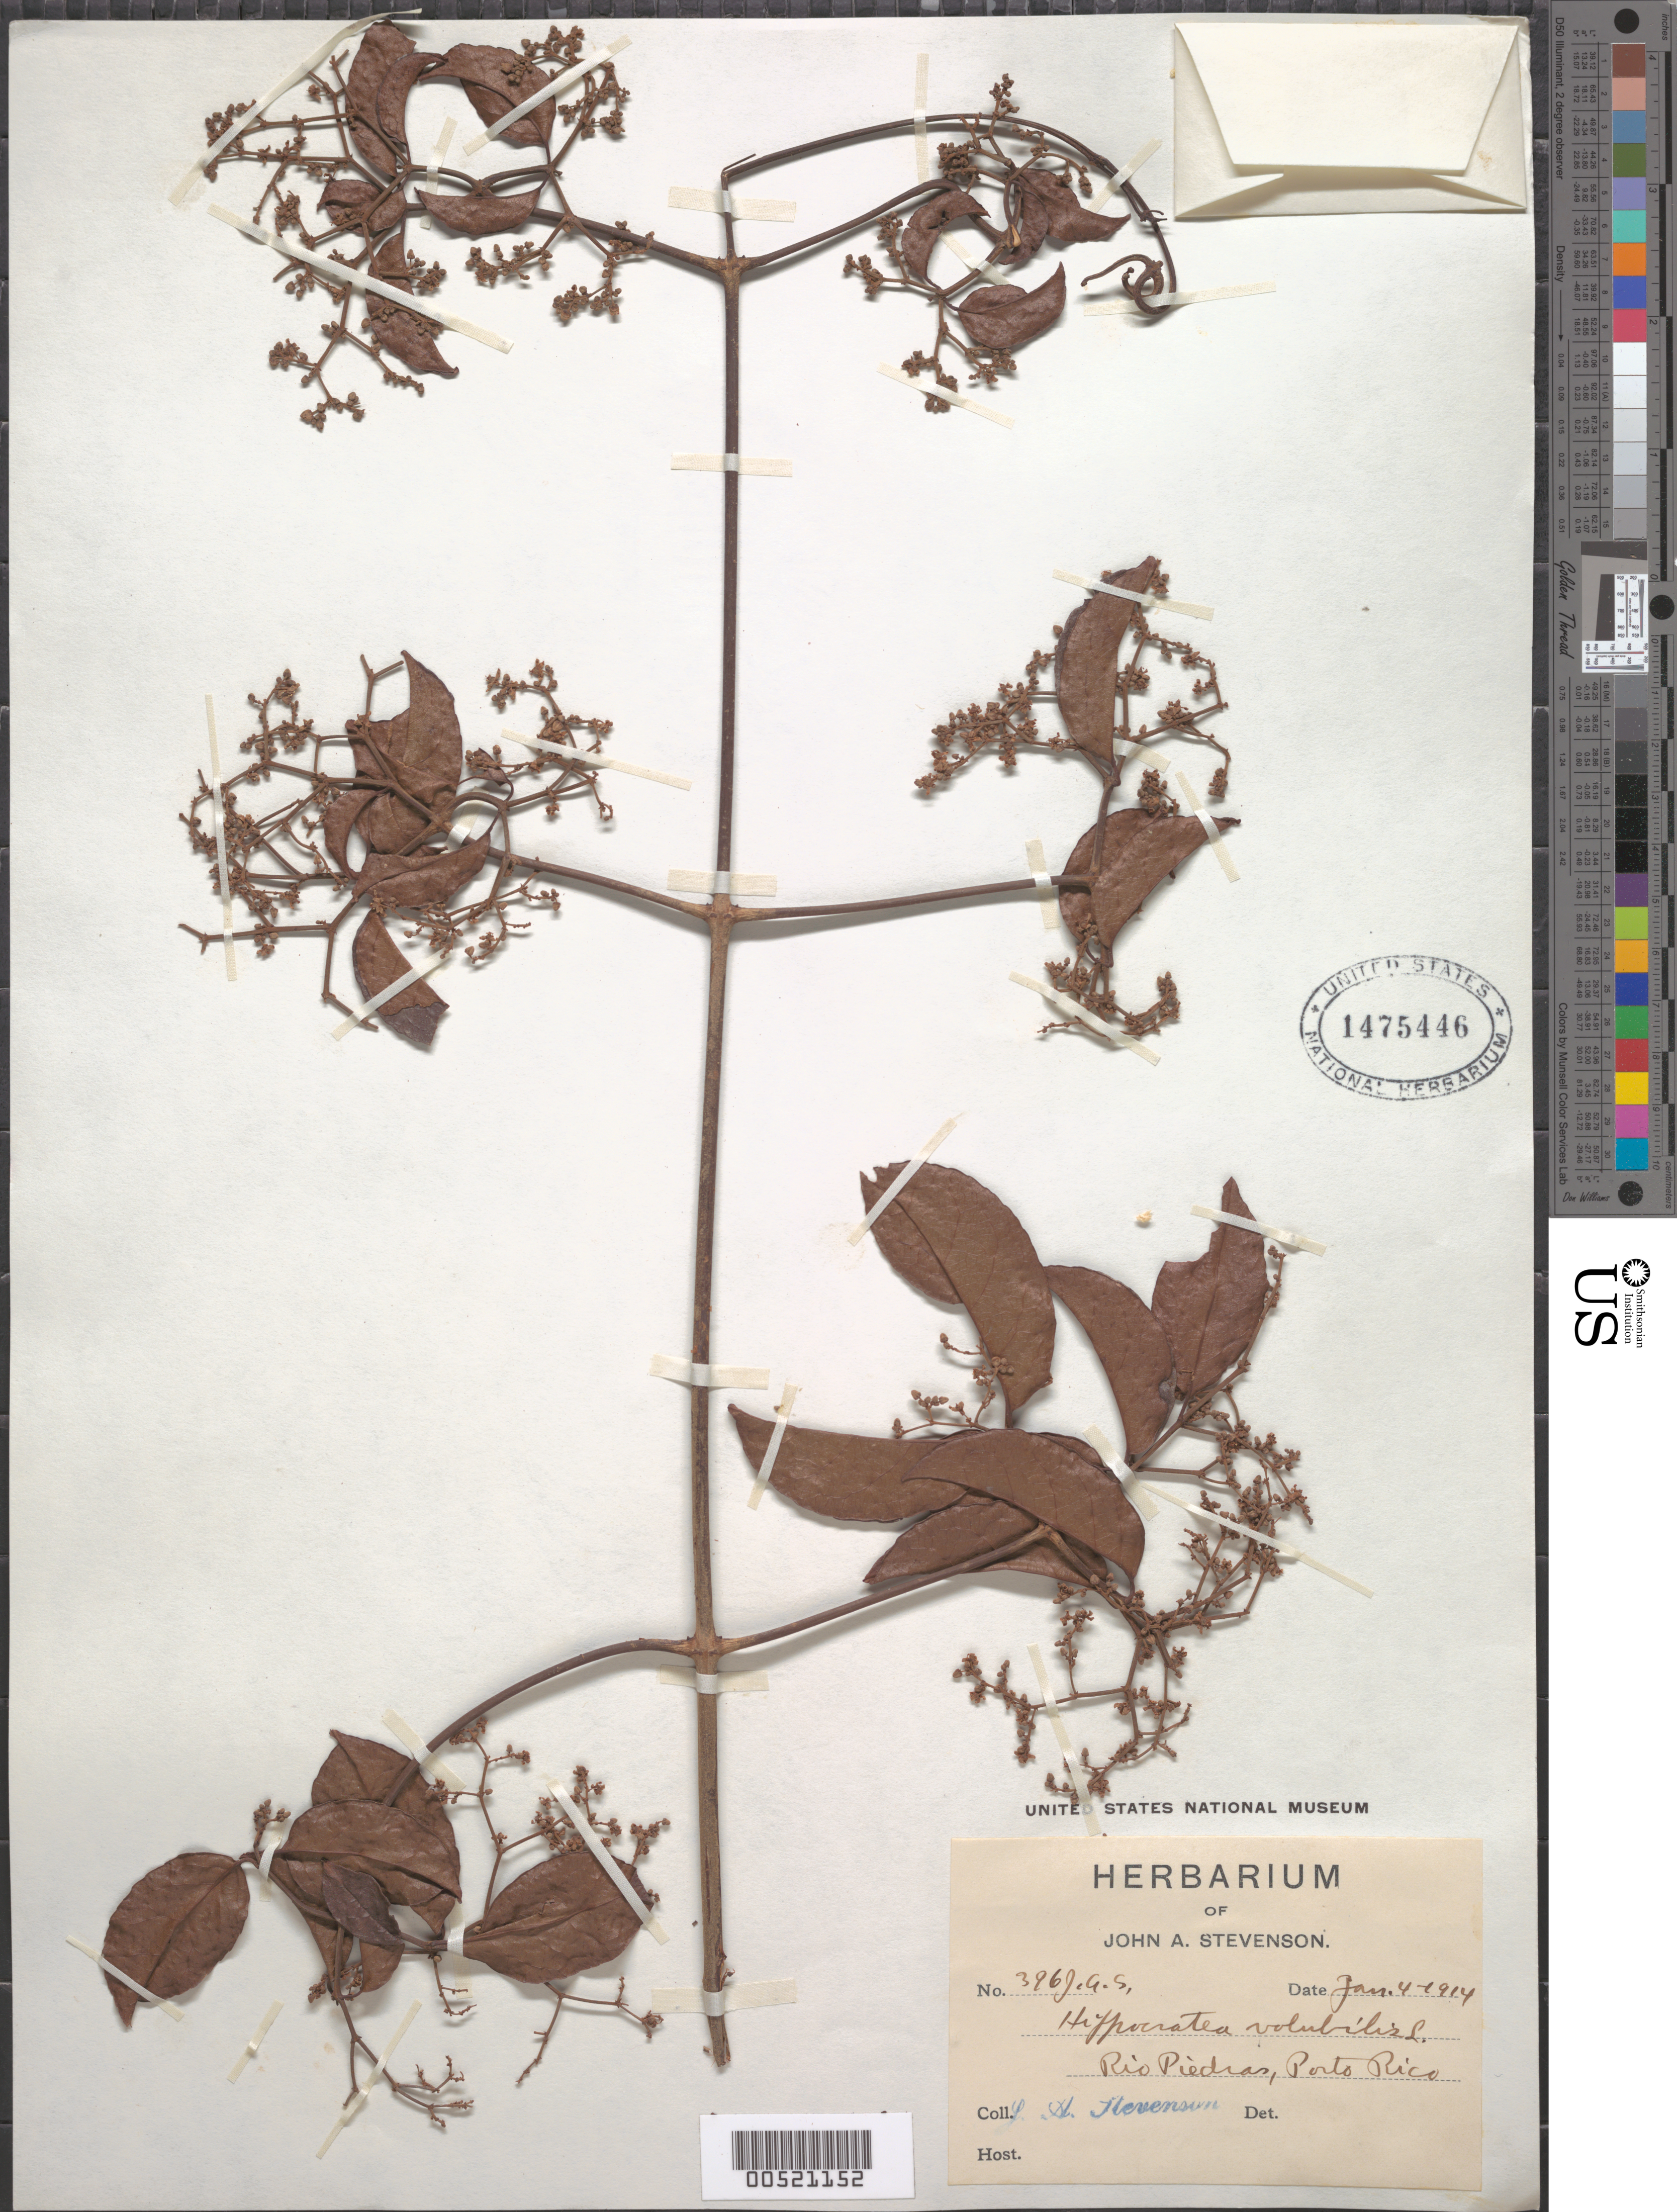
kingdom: Plantae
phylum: Tracheophyta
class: Magnoliopsida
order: Celastrales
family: Celastraceae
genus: Hippocratea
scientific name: Hippocratea volubilis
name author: L.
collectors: J. Stevenson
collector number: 396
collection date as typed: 04 Jan 1914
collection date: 1914-01-04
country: Puerto Rico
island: Greater Antilles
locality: Rio Piedras.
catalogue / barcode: US 1475446